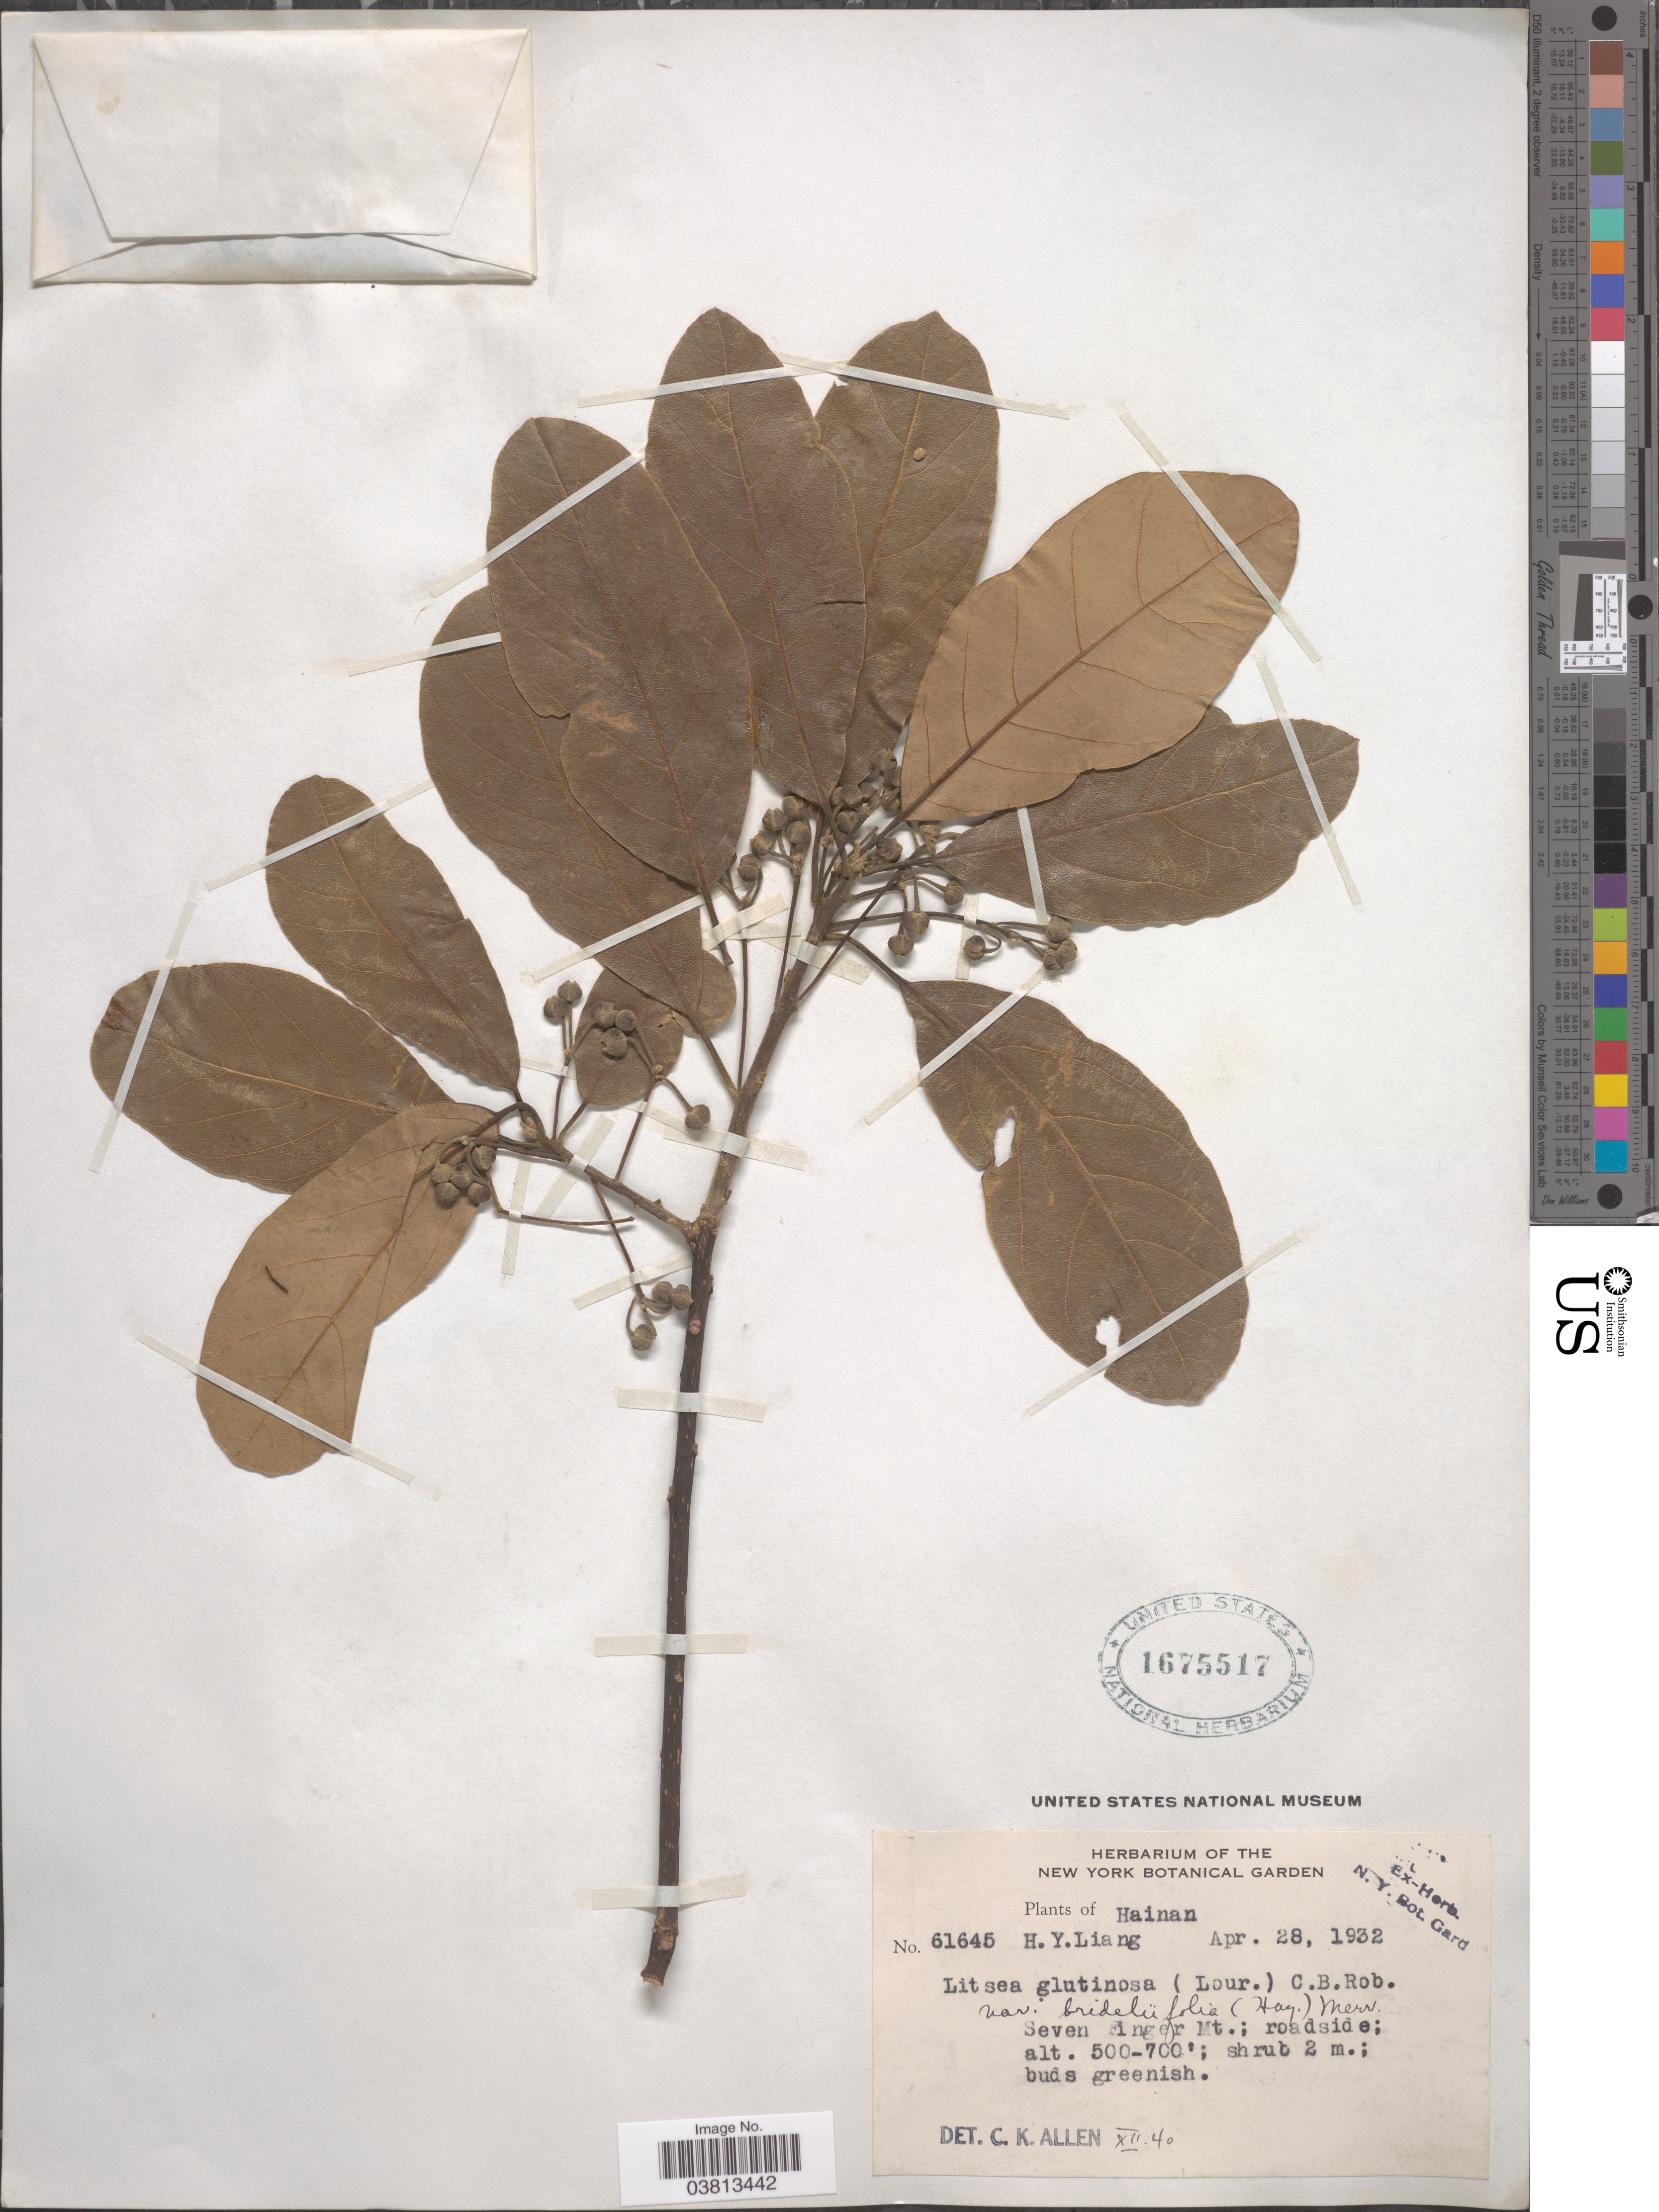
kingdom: Plantae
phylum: Tracheophyta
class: Magnoliopsida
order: Laurales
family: Lauraceae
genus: Litsea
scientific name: Litsea glutinosa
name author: (Lour.) C.B. Rob.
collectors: H. Y. Liang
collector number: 61645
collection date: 1932-04-28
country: China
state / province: Hainan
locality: Seven Finger Mt.; roadside.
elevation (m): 152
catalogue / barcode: US 1675517